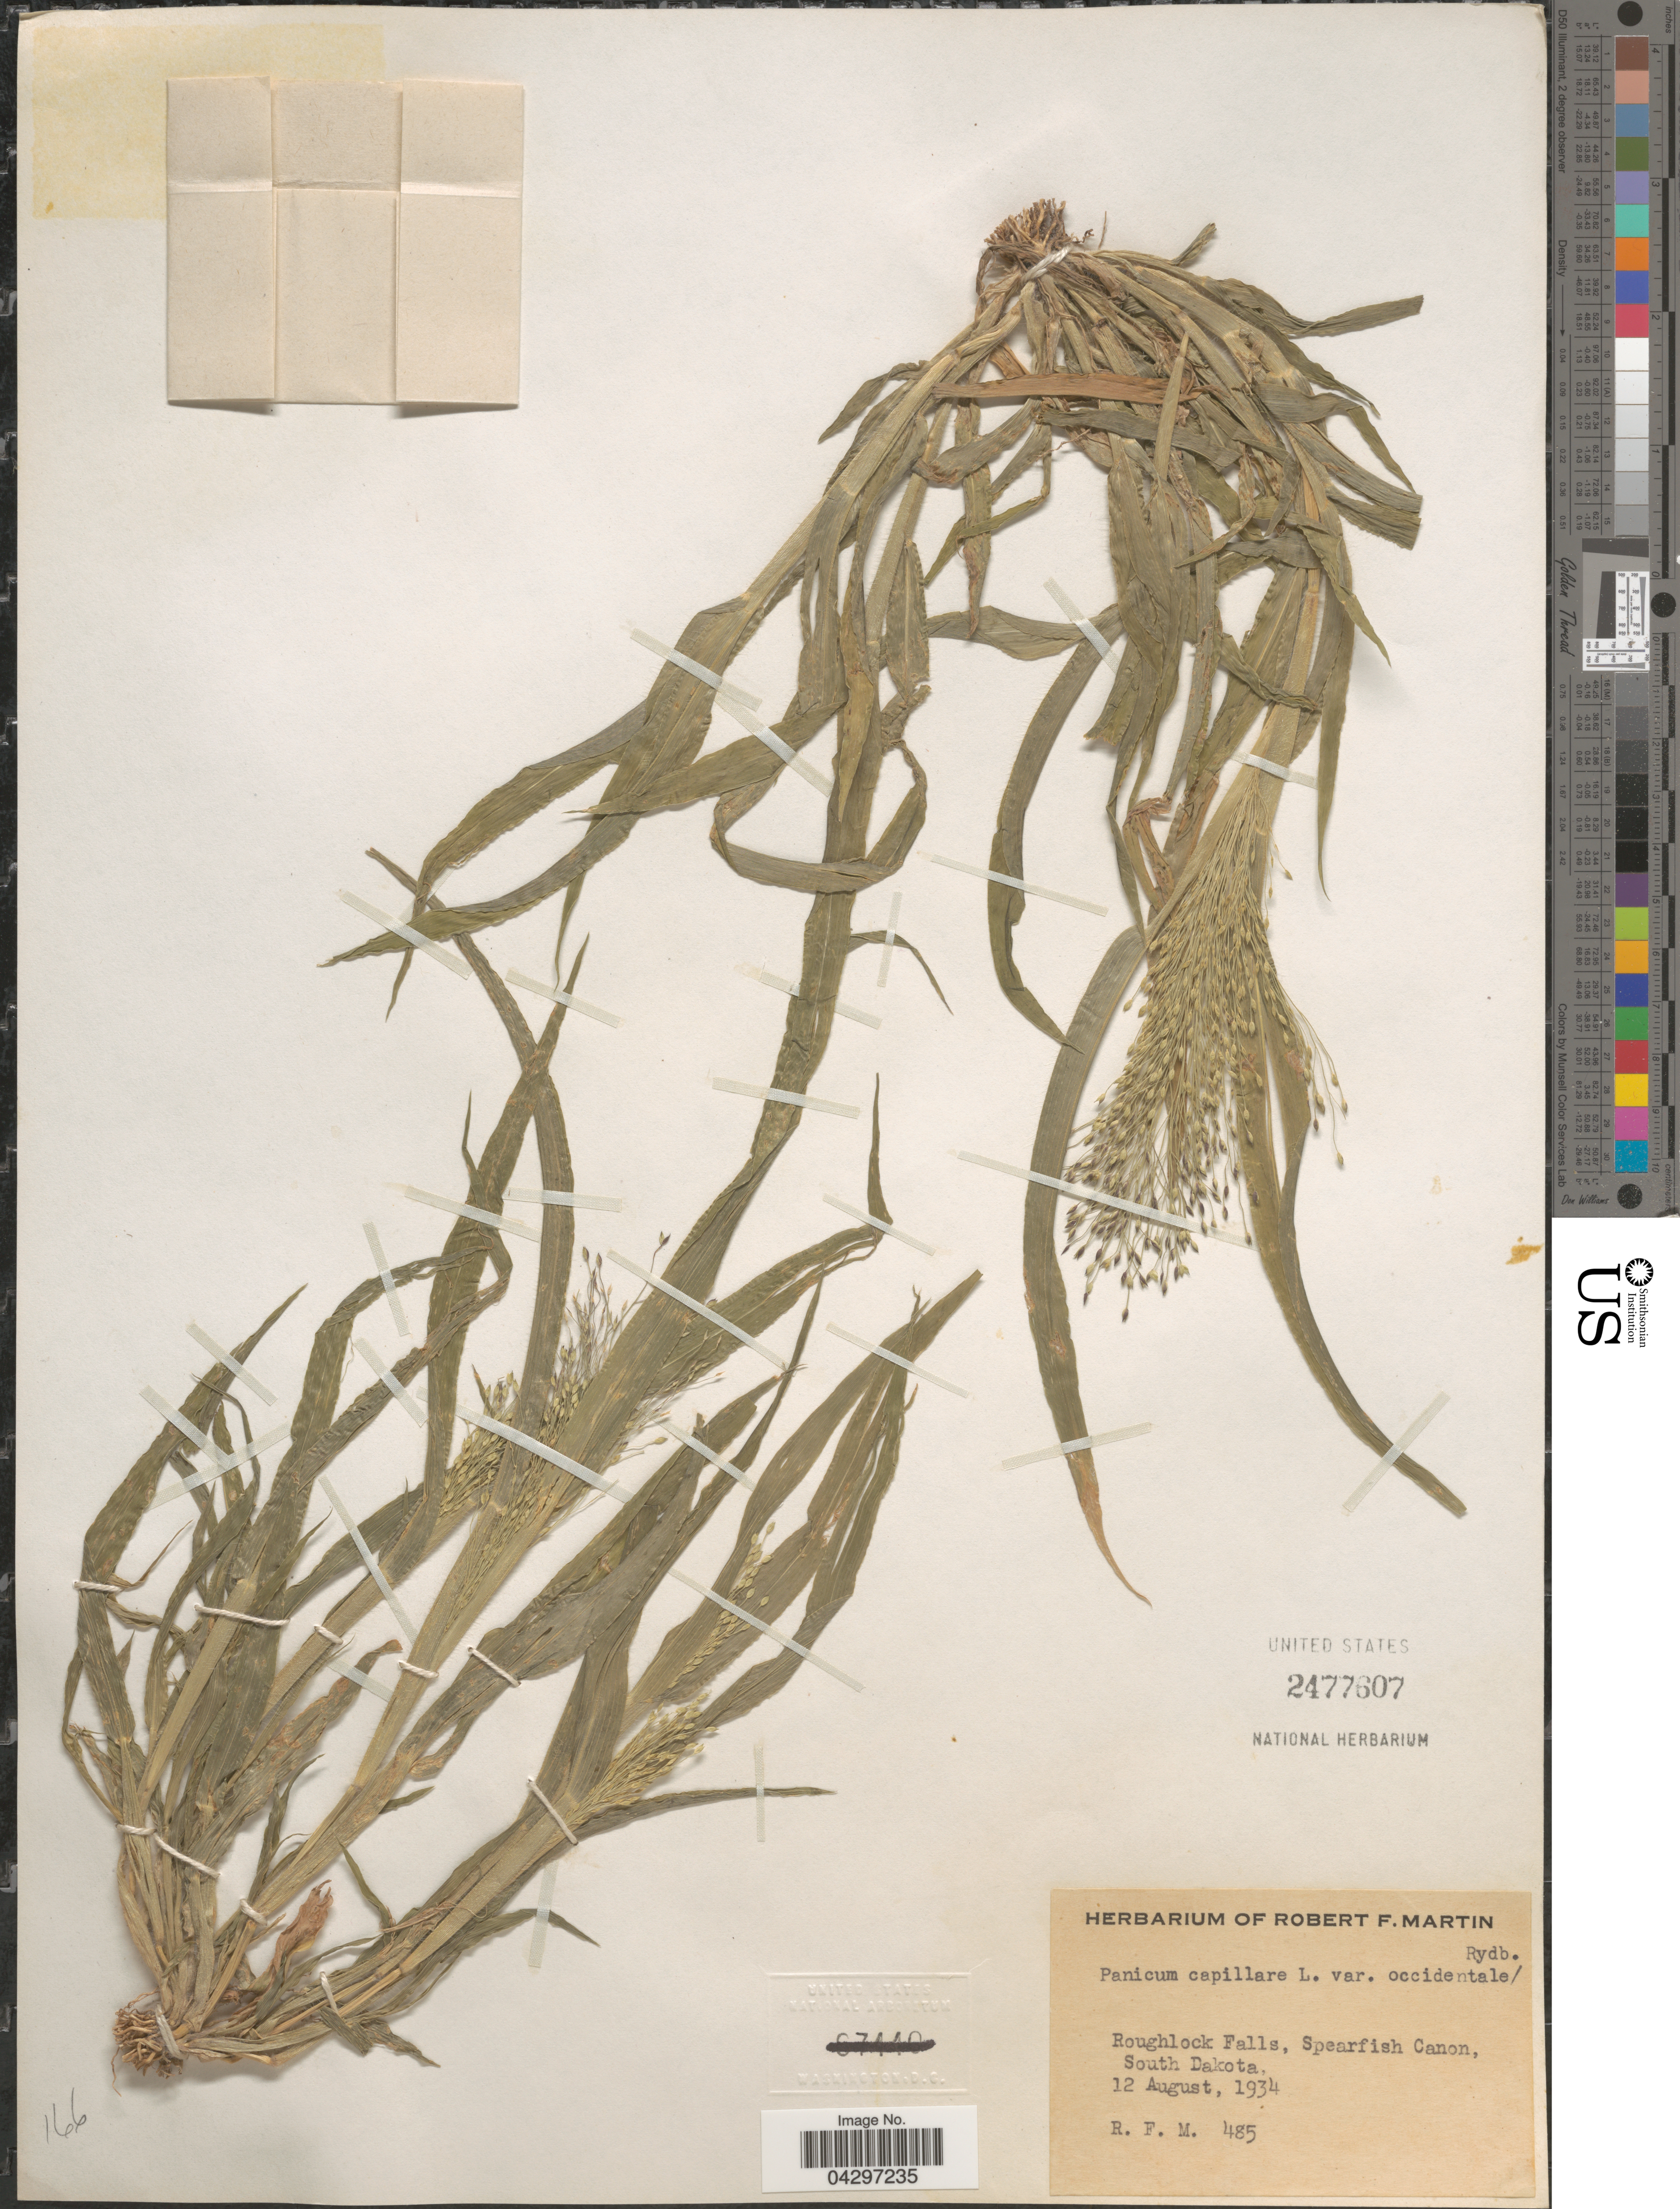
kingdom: Plantae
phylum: Tracheophyta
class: Liliopsida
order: Poales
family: Poaceae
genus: Panicum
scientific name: Panicum capillare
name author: L.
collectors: R. F. Martin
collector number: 485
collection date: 1934-08-12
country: United States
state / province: South Dakota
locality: Roughlock Falls, Spearfish Canon.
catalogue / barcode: US 2477607